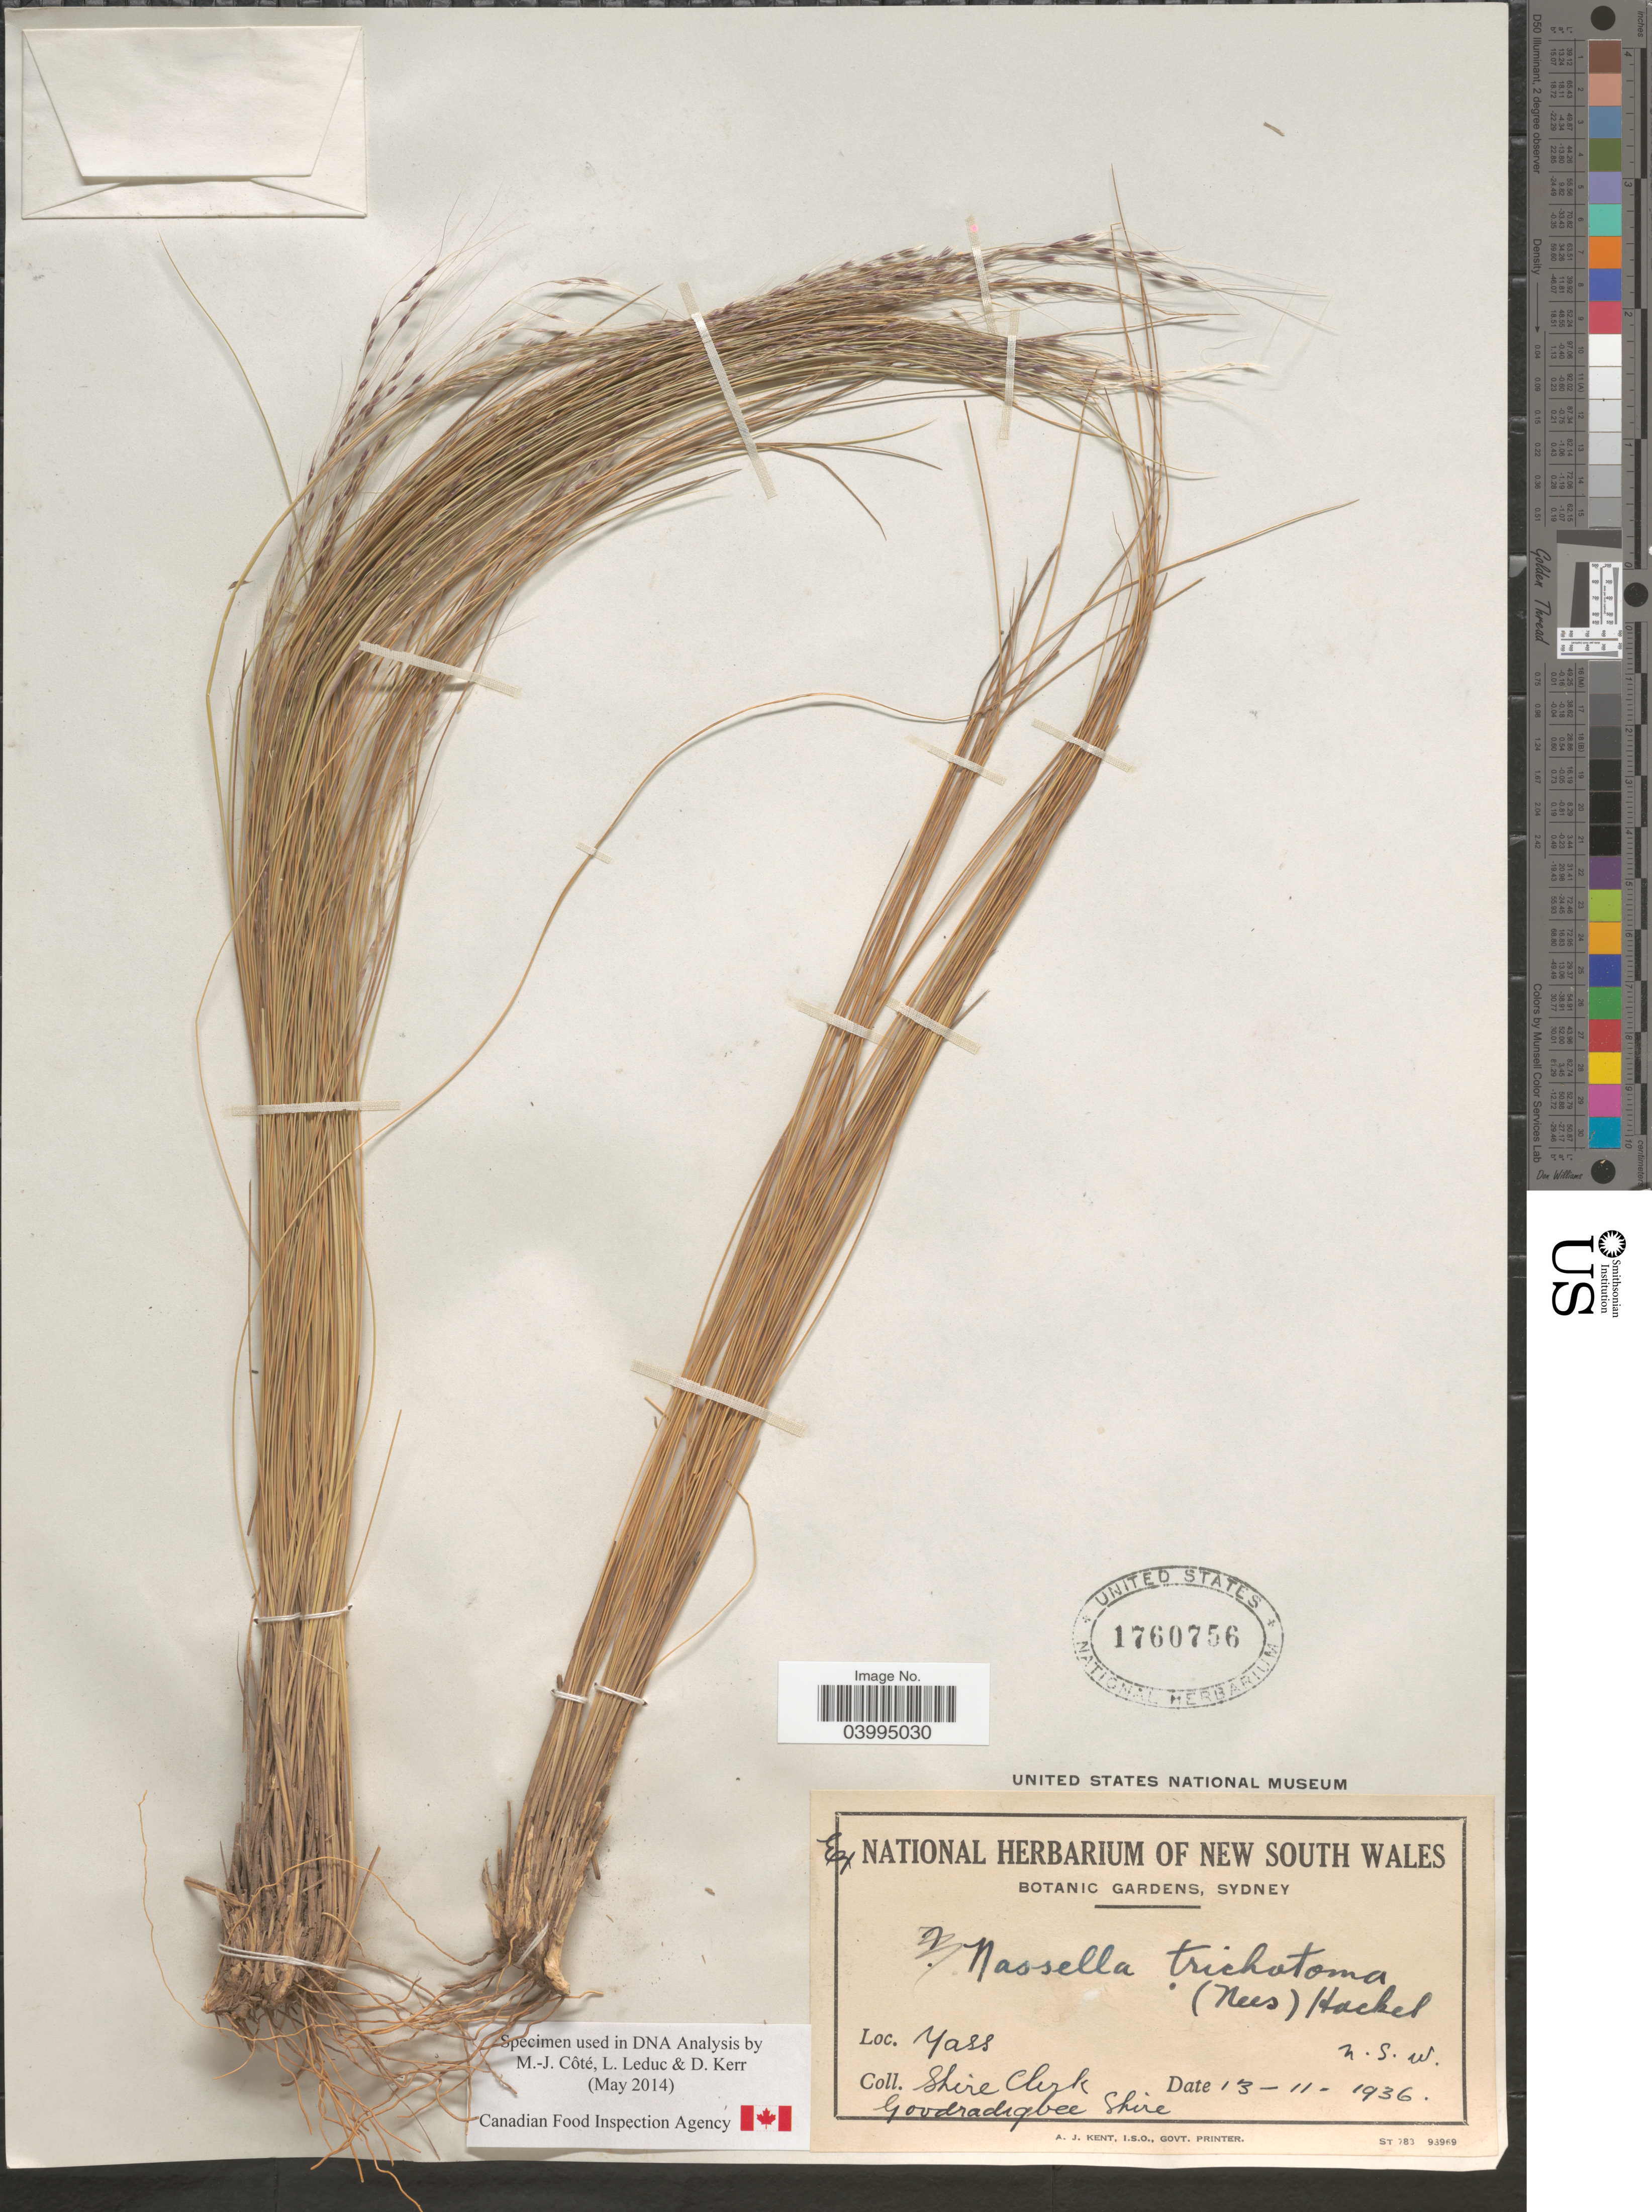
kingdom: Plantae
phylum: Tracheophyta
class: Liliopsida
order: Poales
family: Poaceae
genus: Nassella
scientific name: Nassella trichotoma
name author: (Ness) Hack. ex Arechav.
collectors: S. Clerk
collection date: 1936-11-13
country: Australia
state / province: New South Wales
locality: Yass.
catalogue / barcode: US 1760756